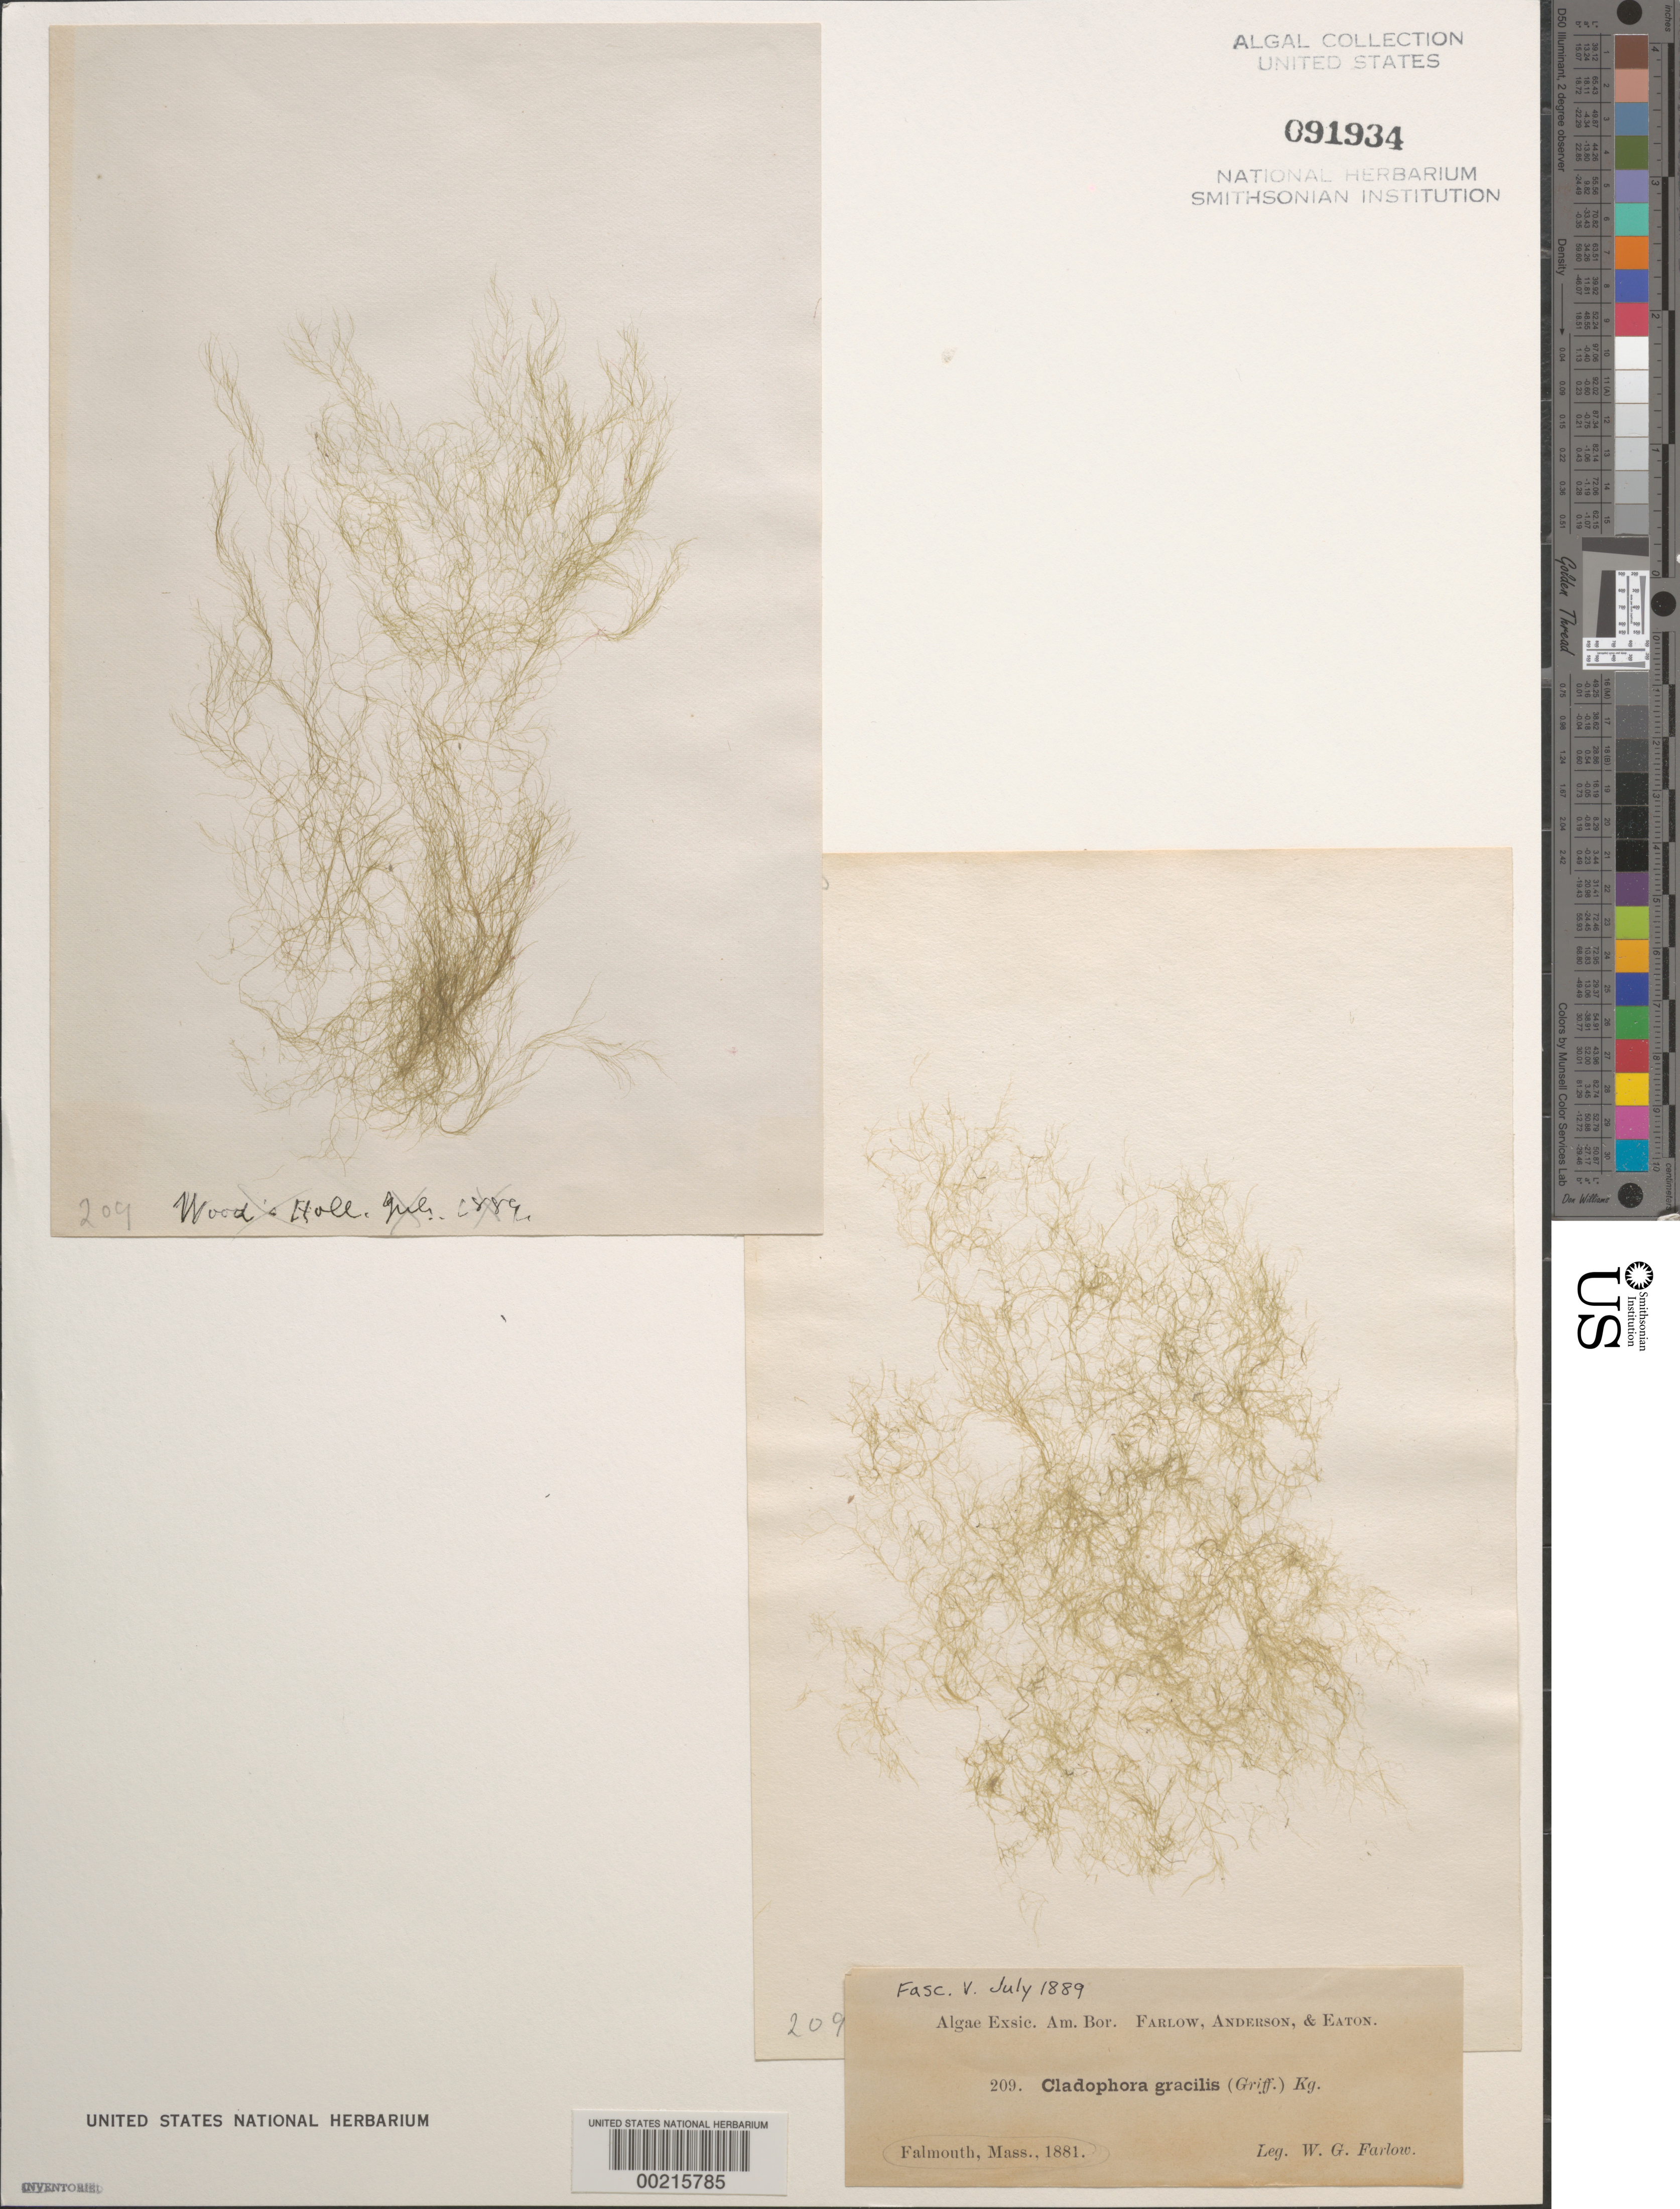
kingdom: Plantae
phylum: Chlorophyta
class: Ulvophyceae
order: Cladophorales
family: Cladophoraceae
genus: Cladophora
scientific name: Cladophora gracilis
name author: (Griff.) Kütz.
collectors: W. G. Farlow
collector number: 209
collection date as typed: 1881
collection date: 1881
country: United States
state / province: Massachusetts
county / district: Barnstable County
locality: Falmouth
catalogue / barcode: US 91934